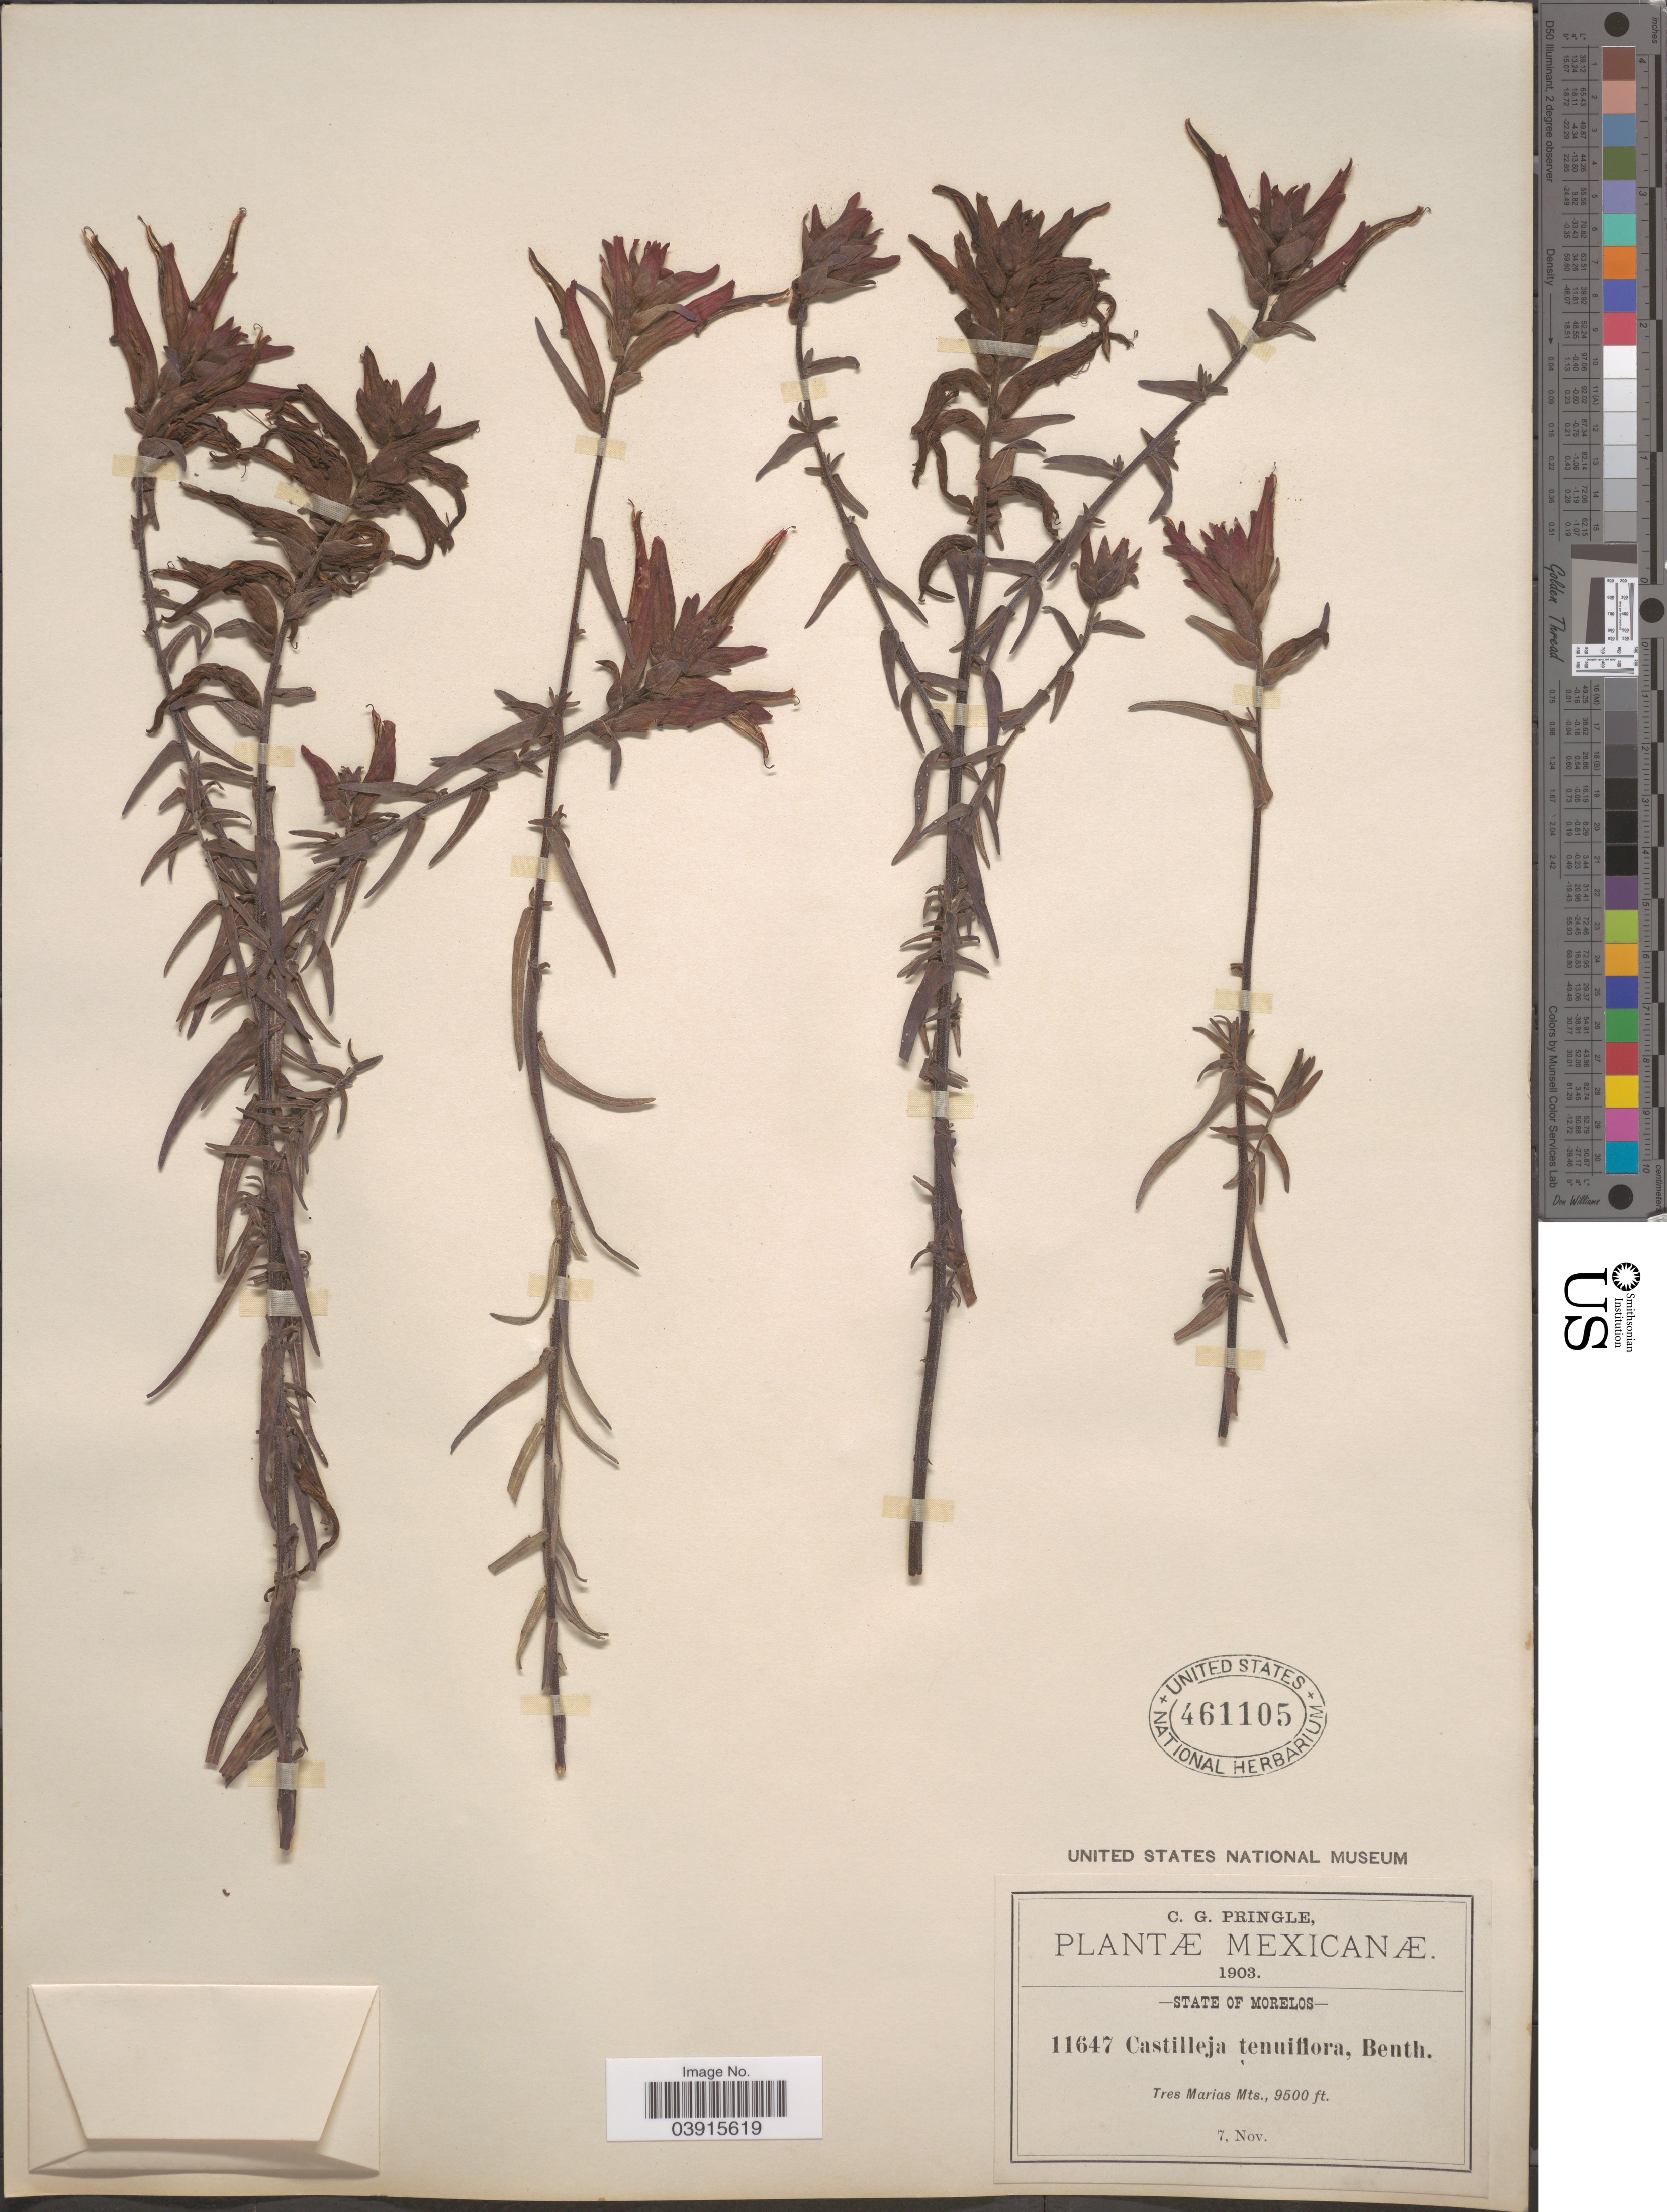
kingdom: Plantae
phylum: Tracheophyta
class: Magnoliopsida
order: Lamiales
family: Orobanchaceae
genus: Castilleja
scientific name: Castilleja tenuiflora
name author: Benth.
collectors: C. G. Pringle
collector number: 11647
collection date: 1903-11-07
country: Mexico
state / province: Morelos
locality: Tres Marias Mts.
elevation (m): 2896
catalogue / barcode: US 461105